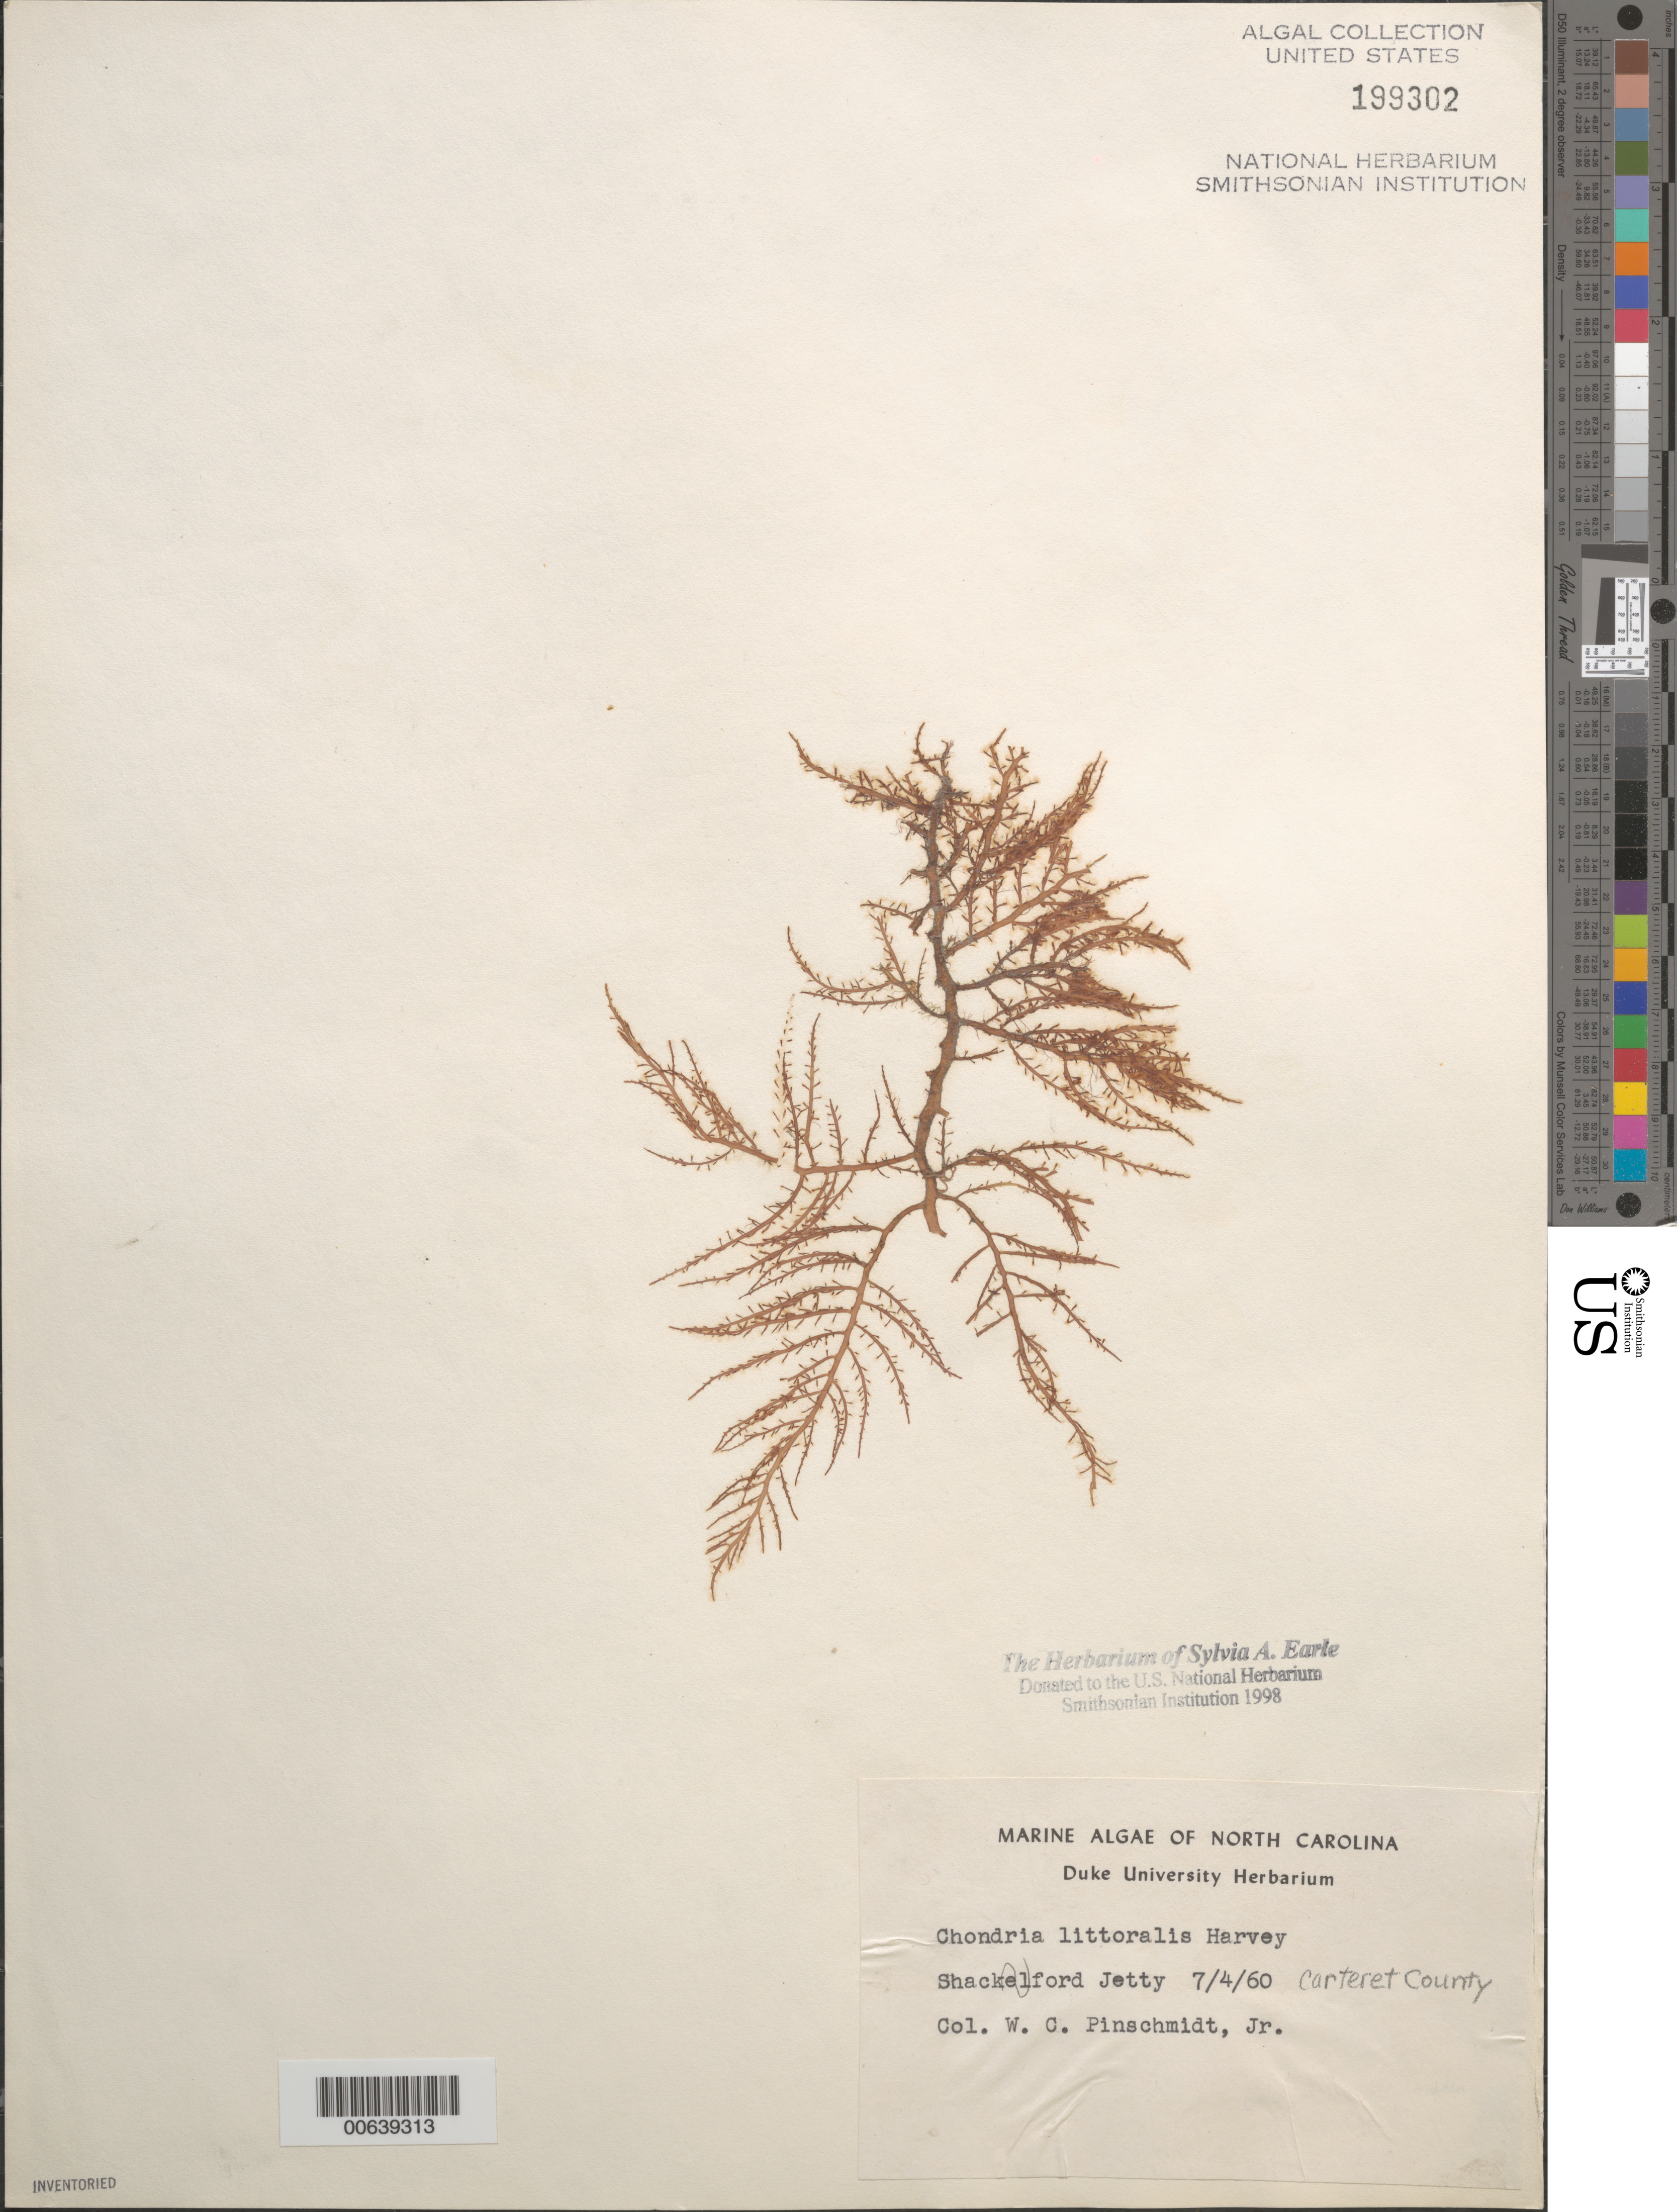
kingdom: Plantae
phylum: Rhodophyta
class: Florideophyceae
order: Ceramiales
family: Rhodomelaceae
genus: Chondria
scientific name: Chondria littoralis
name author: Harv.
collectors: W. Pinschmidt Jr.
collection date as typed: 04 Jul 1960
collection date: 1960-07-04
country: United States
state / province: North Carolina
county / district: Carteret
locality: Shackleford jetty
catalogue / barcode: US 199302